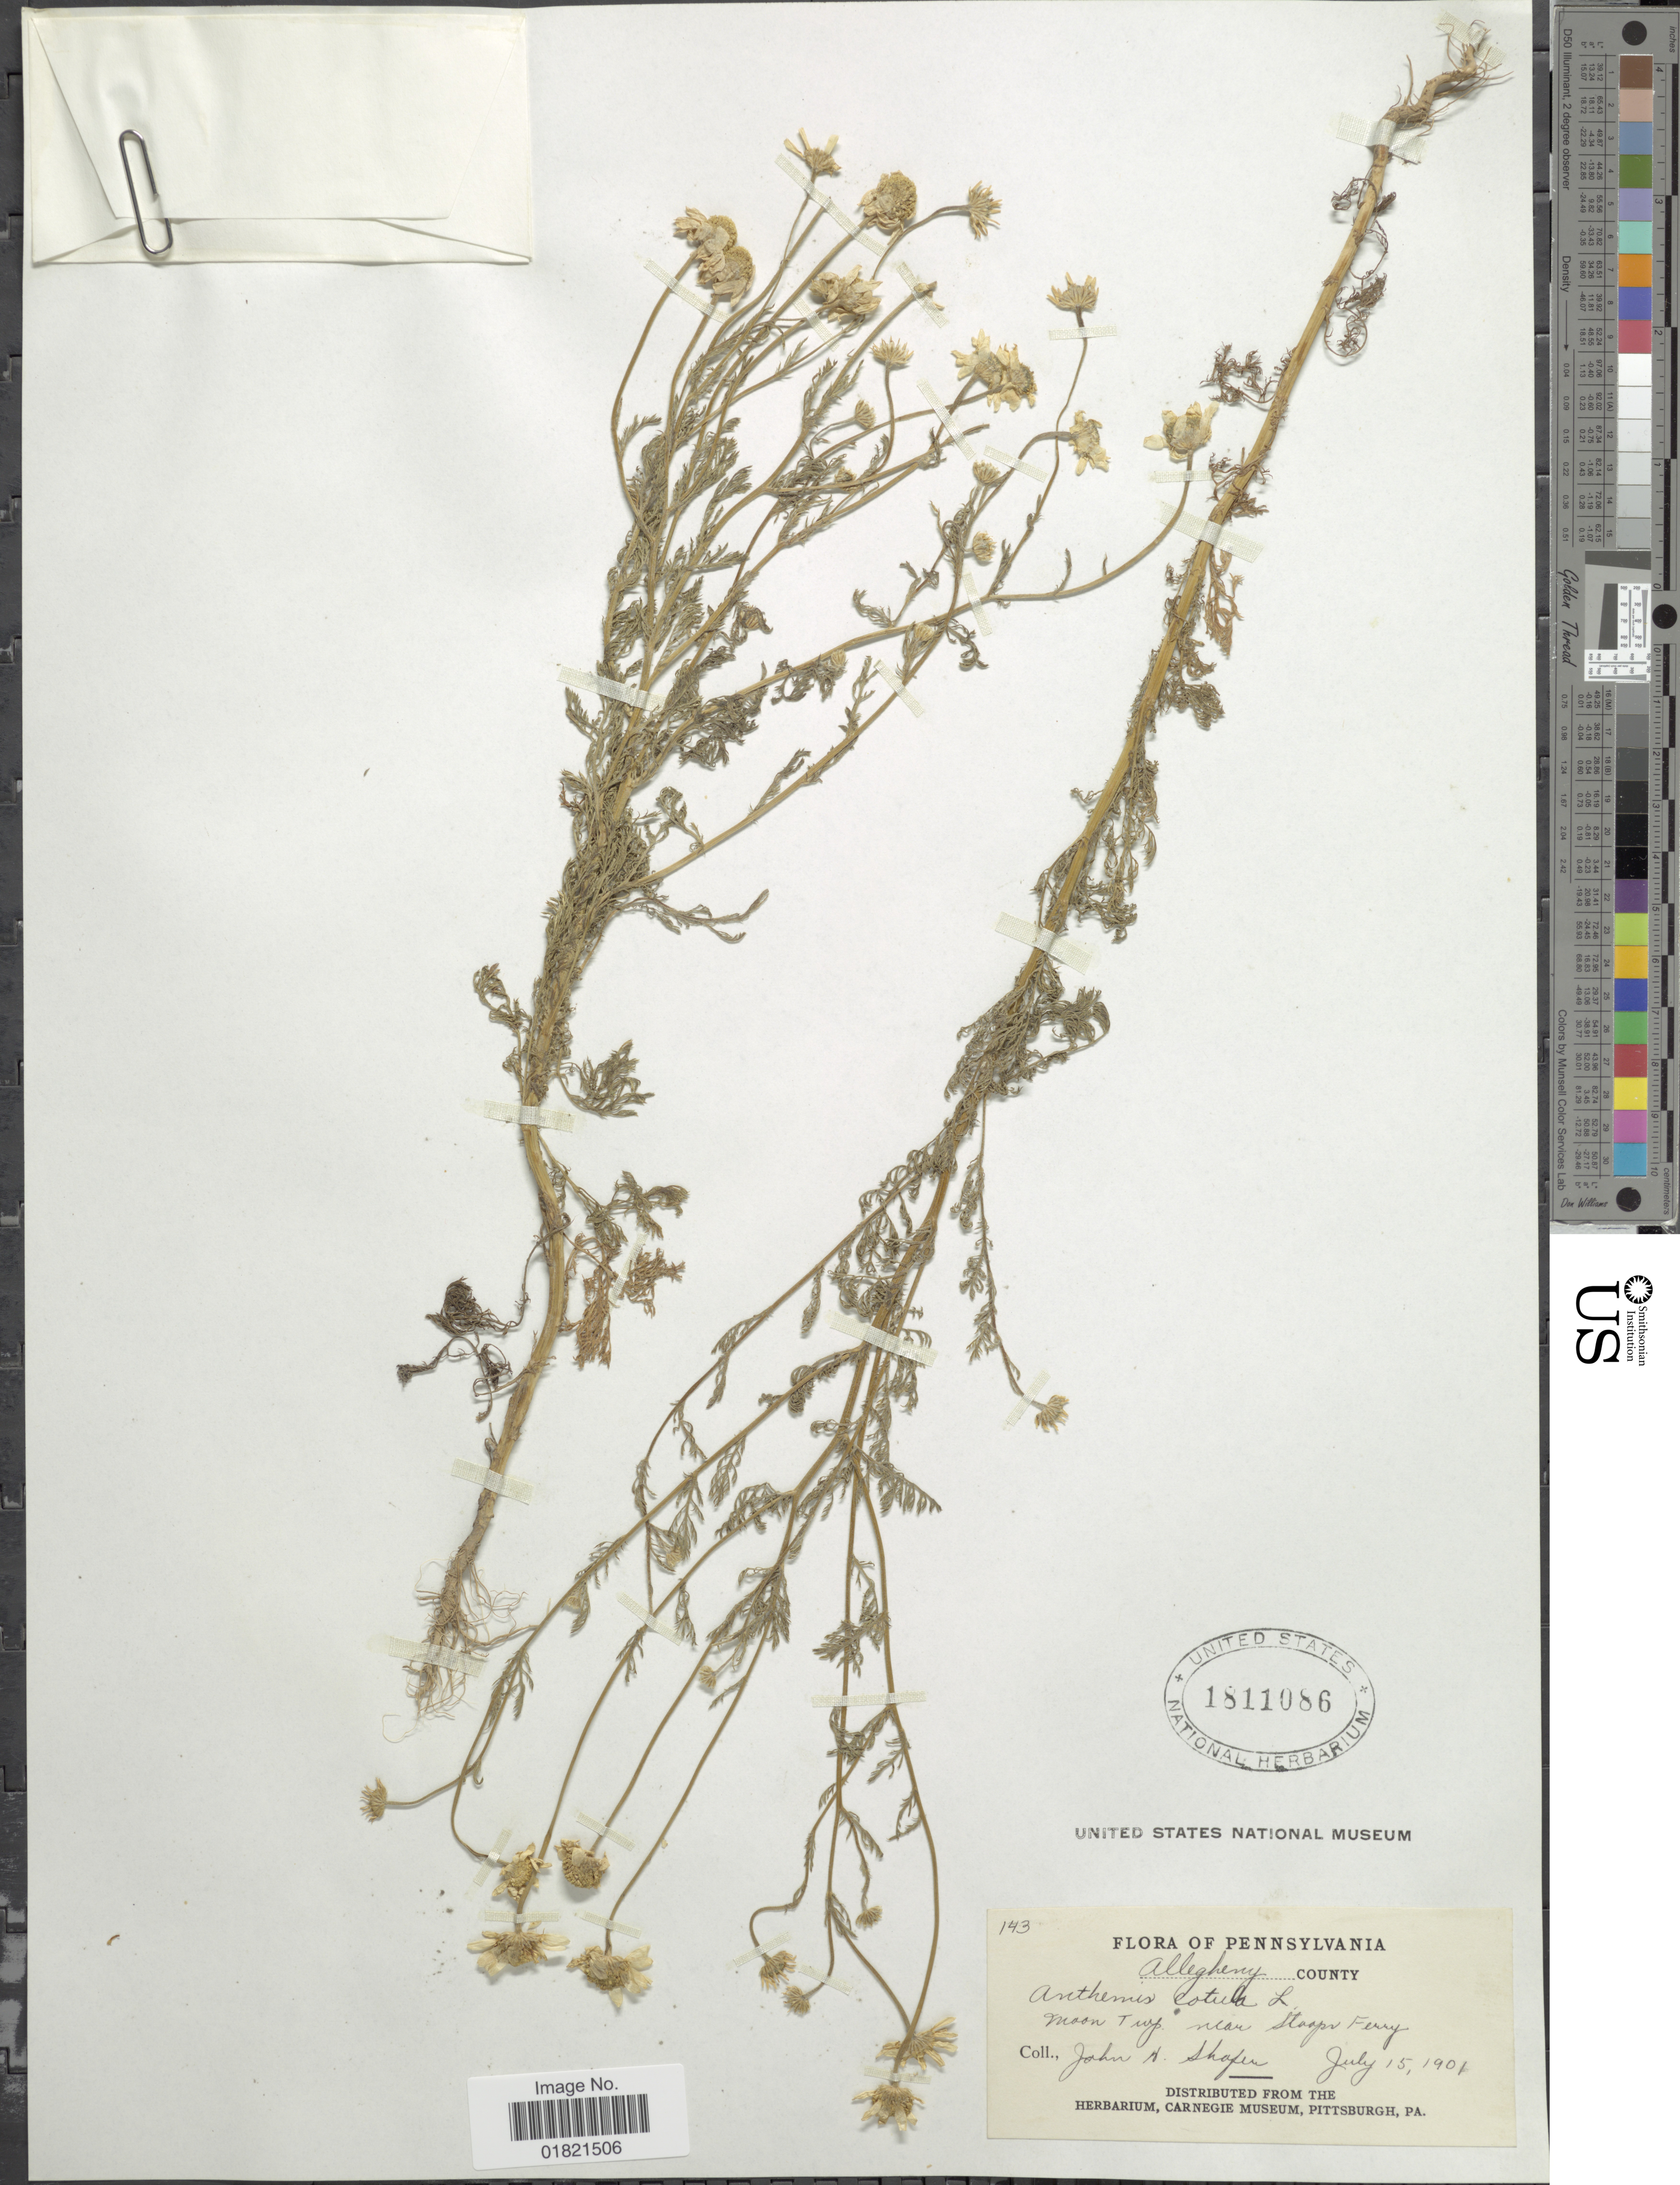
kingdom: Plantae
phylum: Tracheophyta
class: Magnoliopsida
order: Asterales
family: Asteraceae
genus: Anthemis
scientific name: Anthemis cotula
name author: L.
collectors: J. A. Shafer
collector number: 143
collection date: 1901-07-15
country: United States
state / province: Pennsylvania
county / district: Allegheny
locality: Allegheny County, Moon Twp near Stoops Ferry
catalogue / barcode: US 1811086